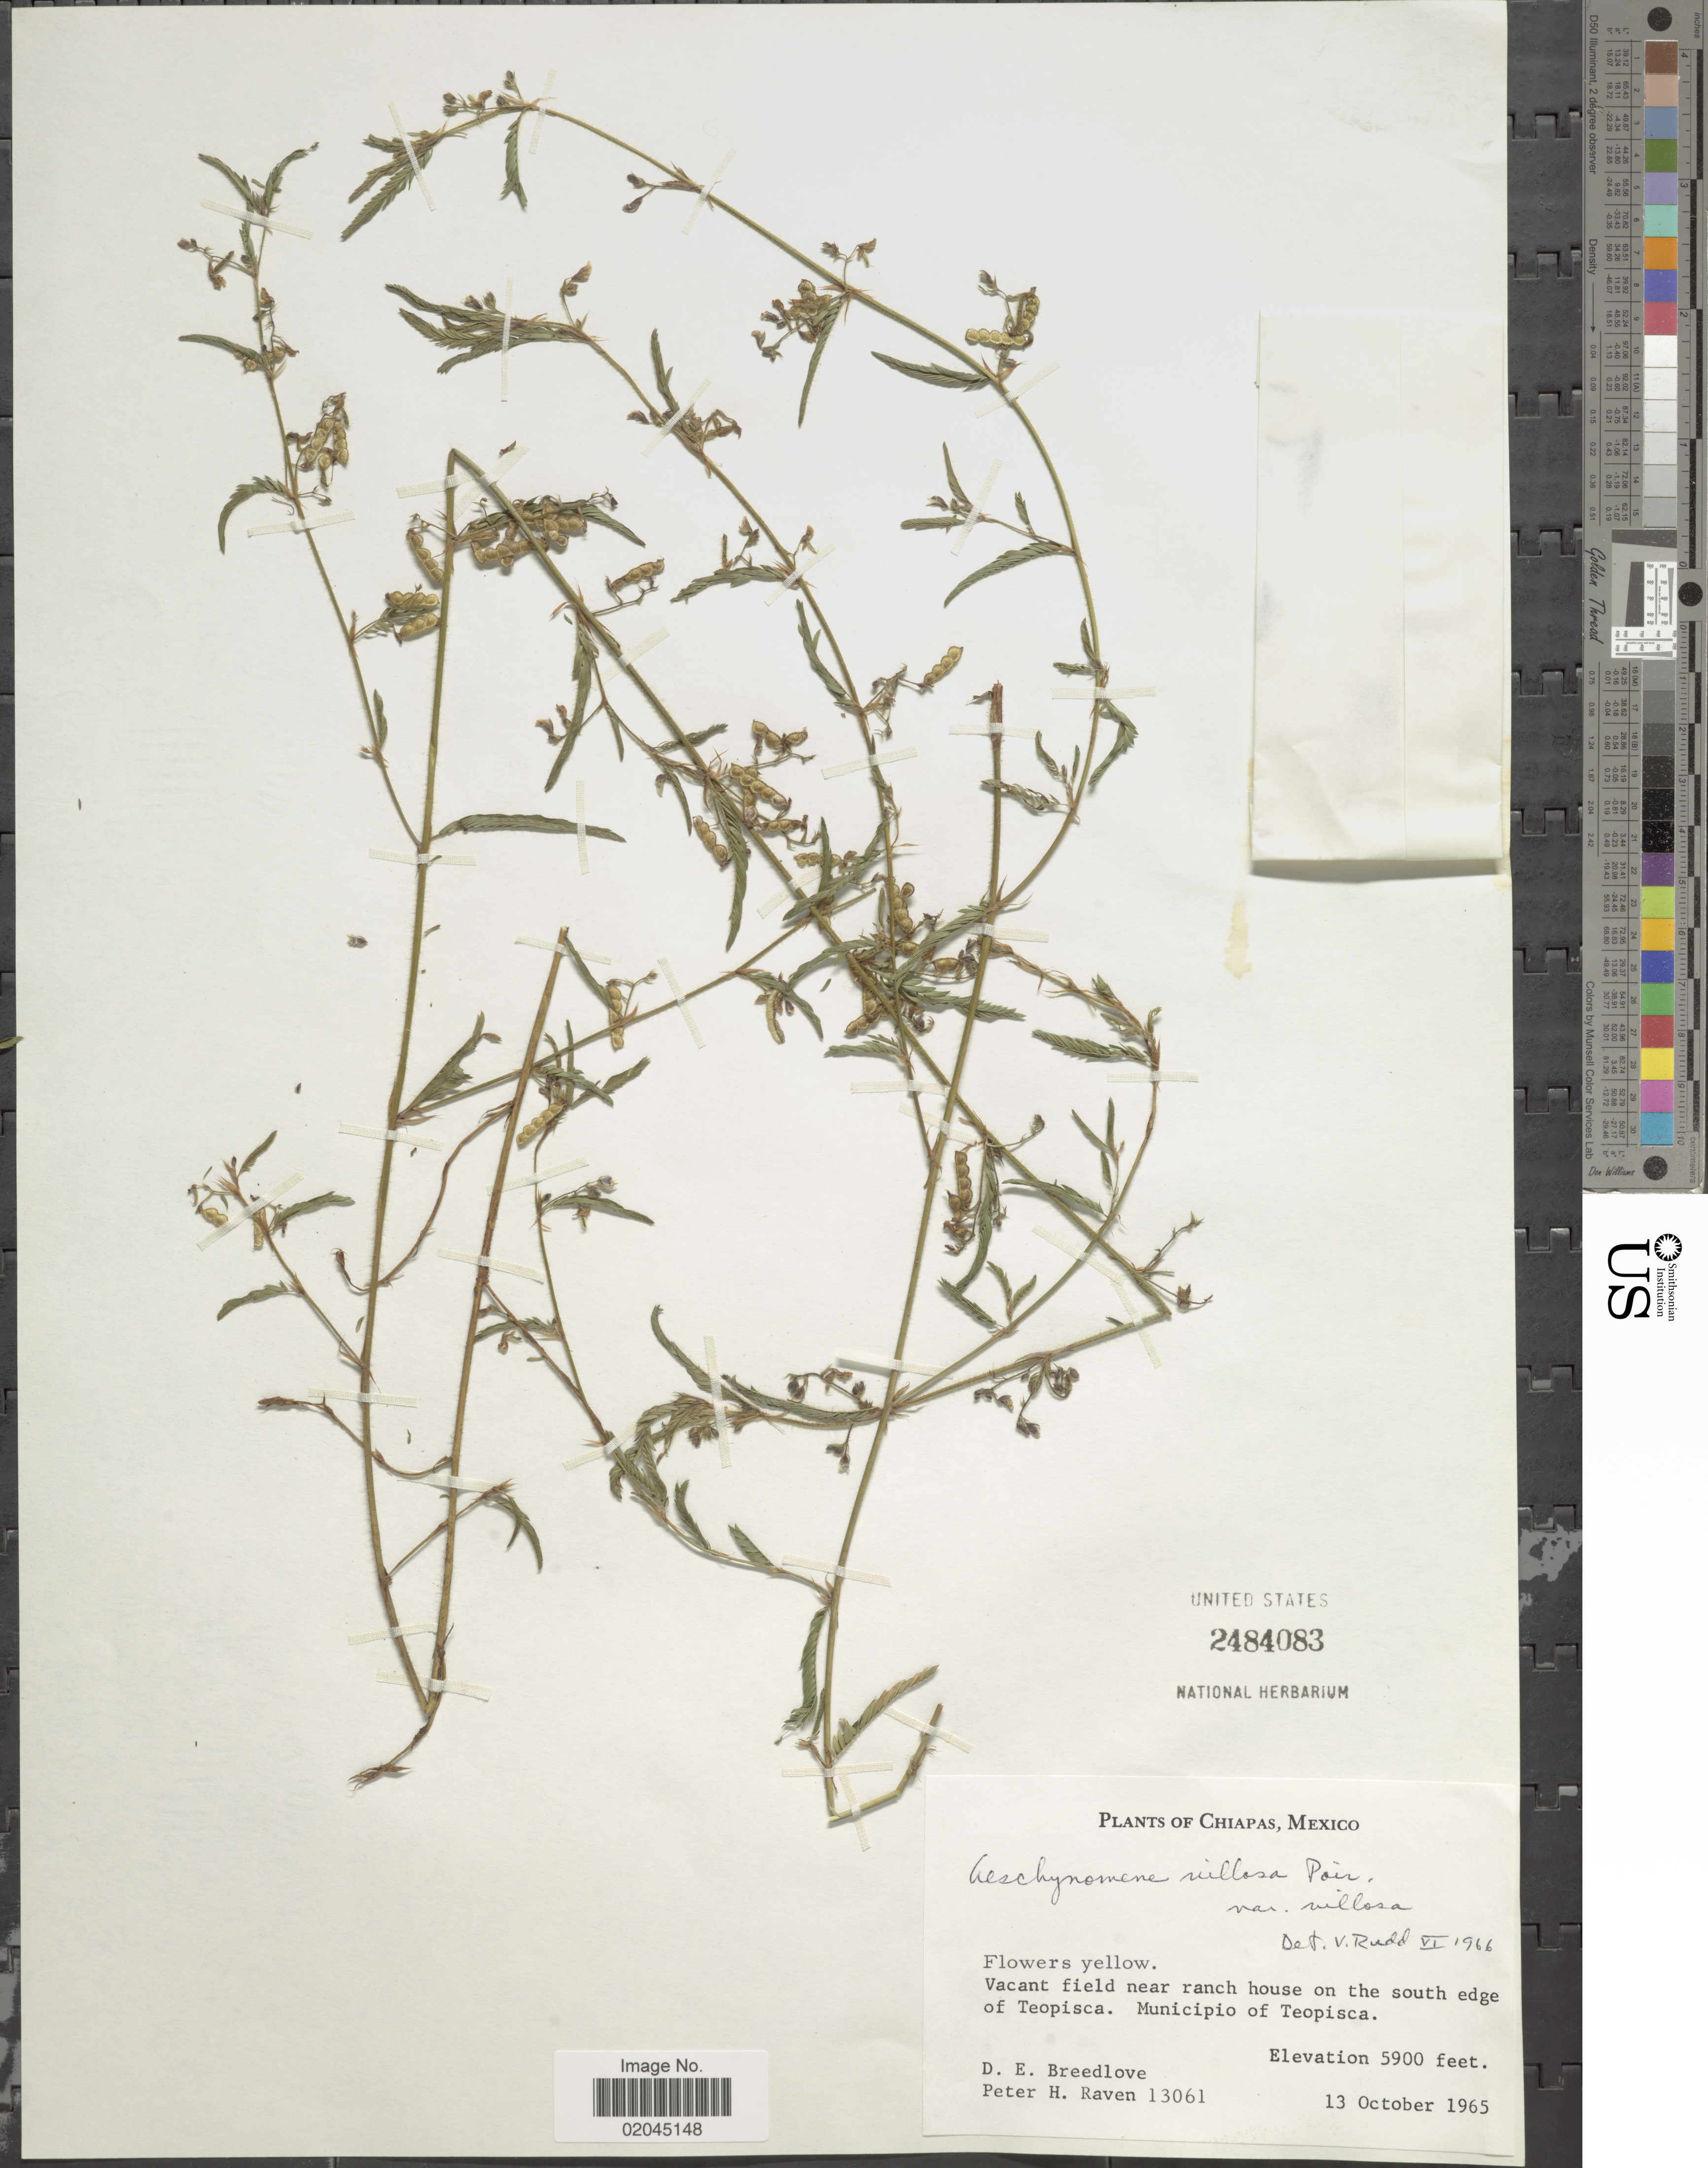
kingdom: Plantae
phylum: Tracheophyta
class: Magnoliopsida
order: Fabales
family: Fabaceae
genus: Aeschynomene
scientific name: Aeschynomene villosa var. villosa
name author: Poir.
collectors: D. E. Breedlove & P. Raven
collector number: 13061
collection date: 1965-10-13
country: Mexico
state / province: Chiapas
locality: Vacant field near ranch house on the south edge of Teopisca. Municipio of Teopisca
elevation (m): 1798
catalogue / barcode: US 2484083